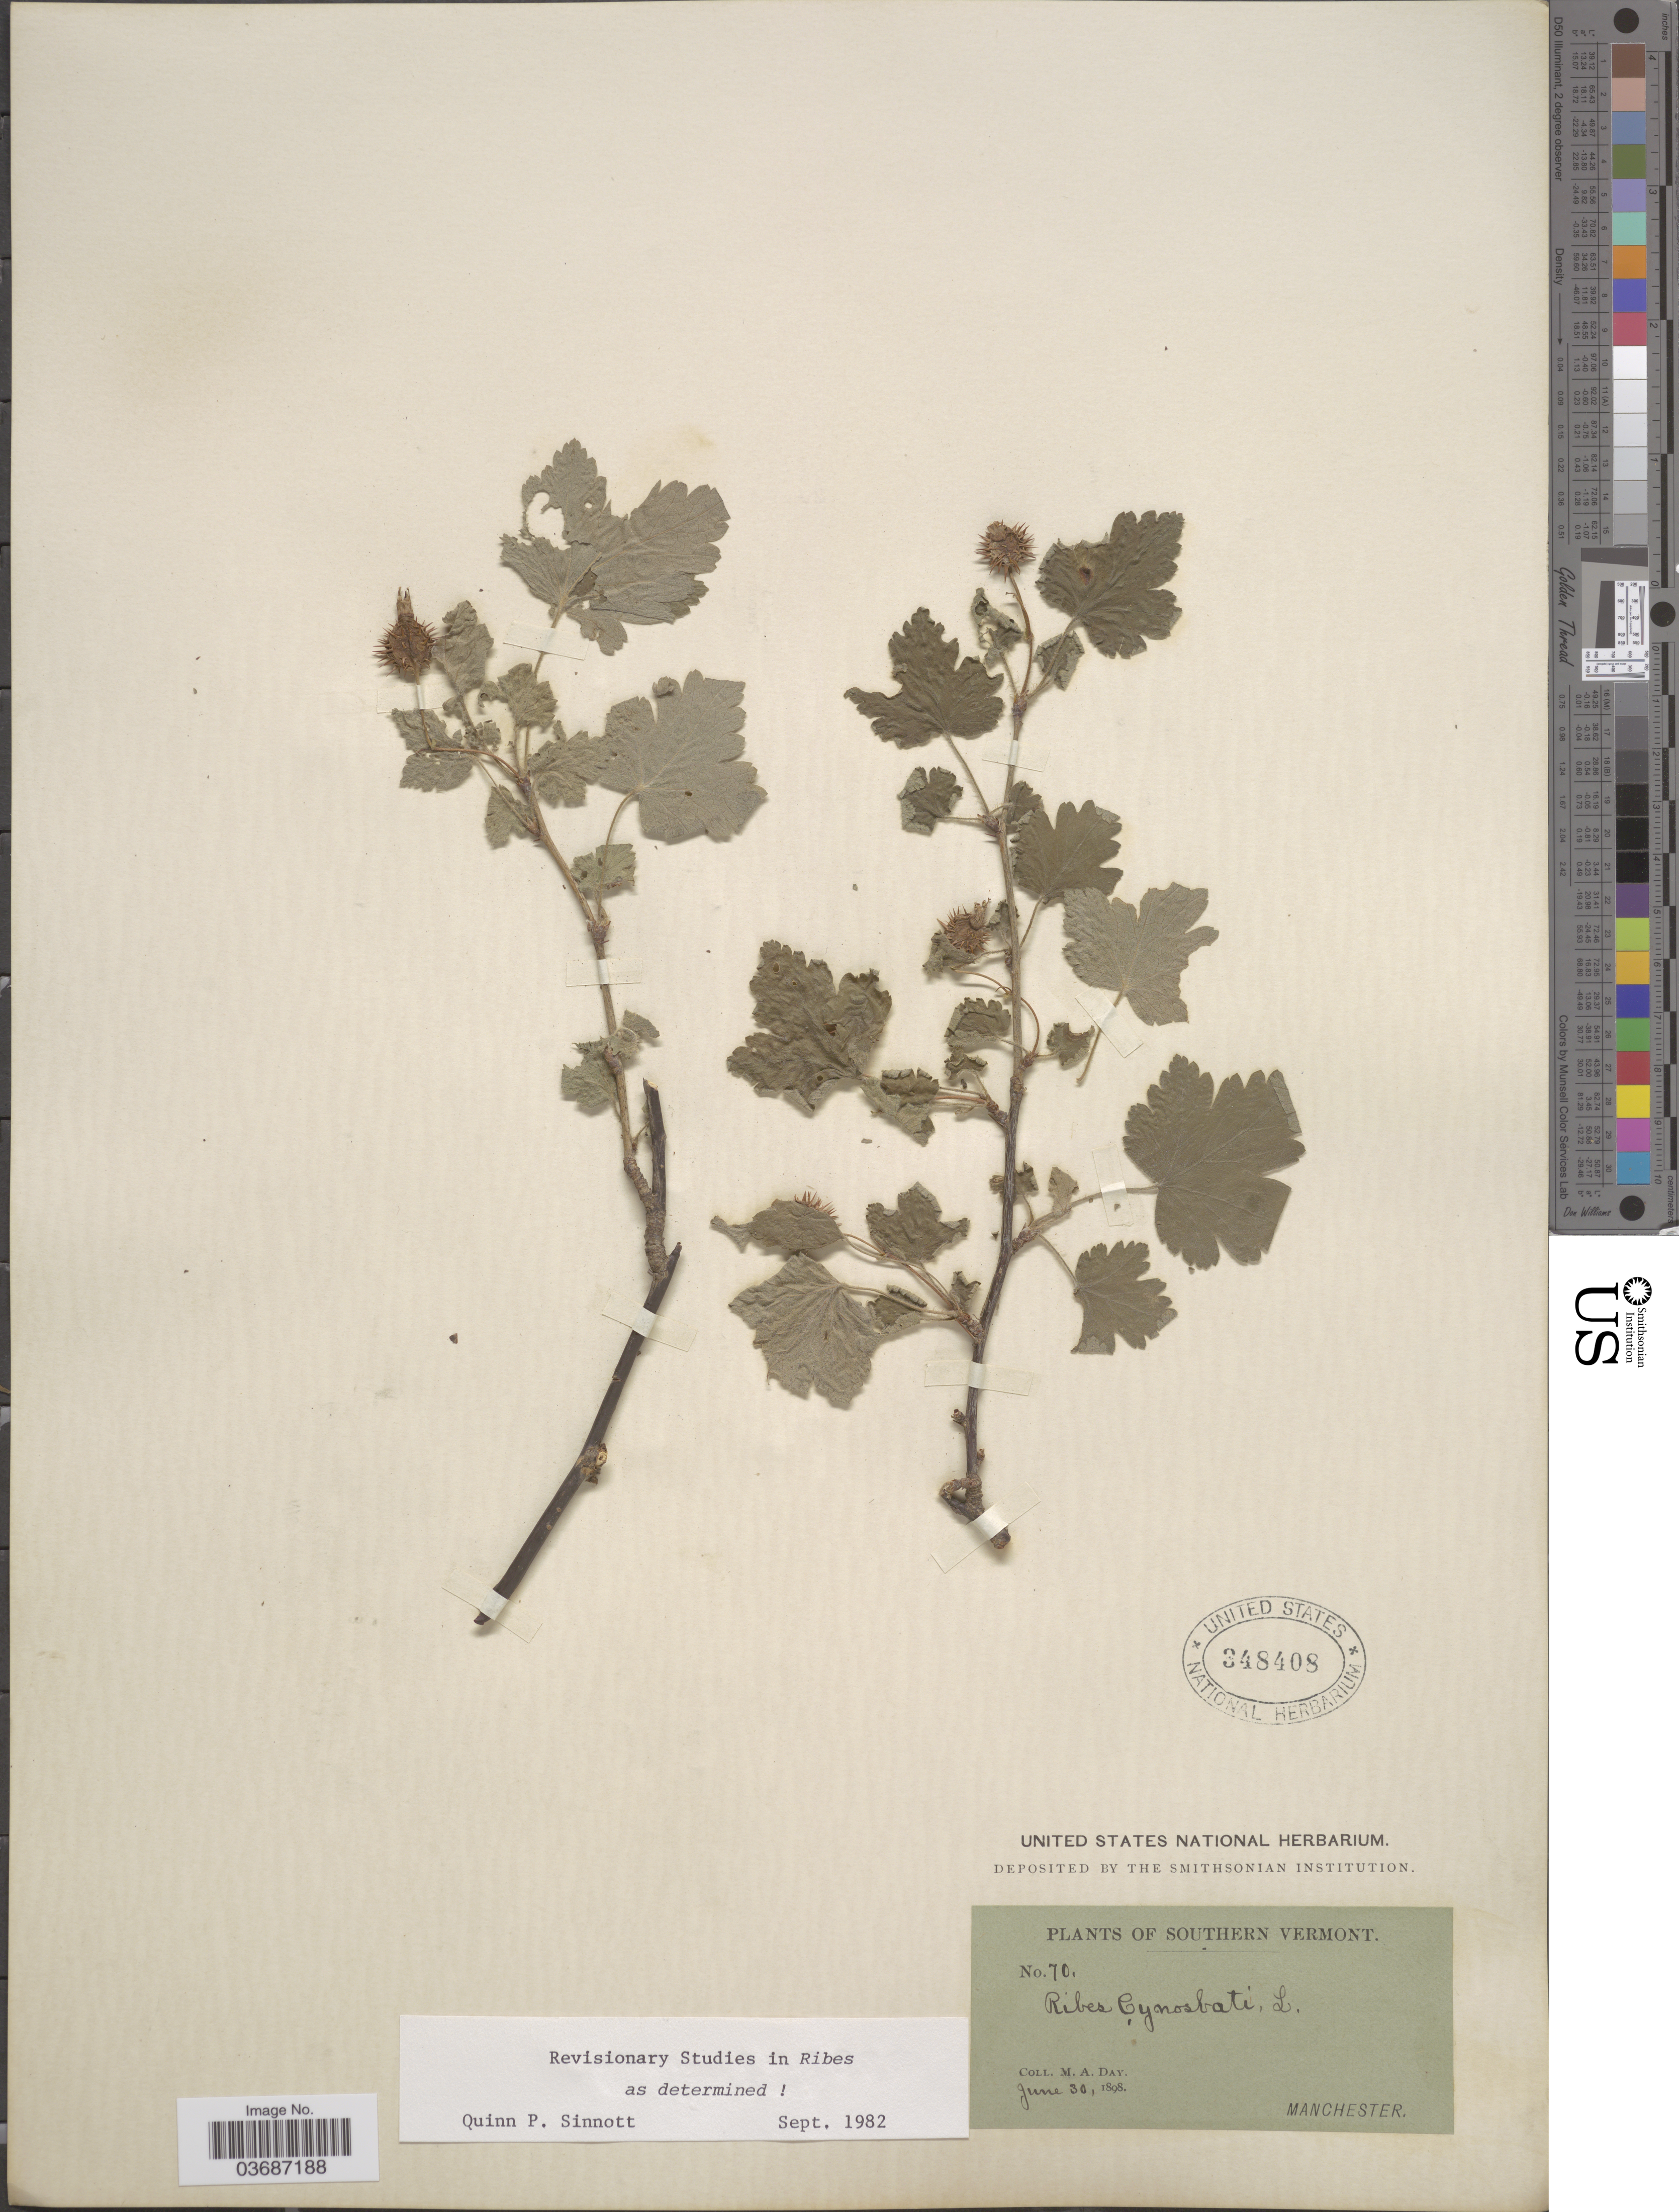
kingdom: Plantae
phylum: Tracheophyta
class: Magnoliopsida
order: Saxifragales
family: Grossulariaceae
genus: Ribes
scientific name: Ribes cynosbati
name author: L.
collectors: M. Day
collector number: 70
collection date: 1898-06-30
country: United States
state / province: Vermont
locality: Southern Vermont. Manchester.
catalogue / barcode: US 348408